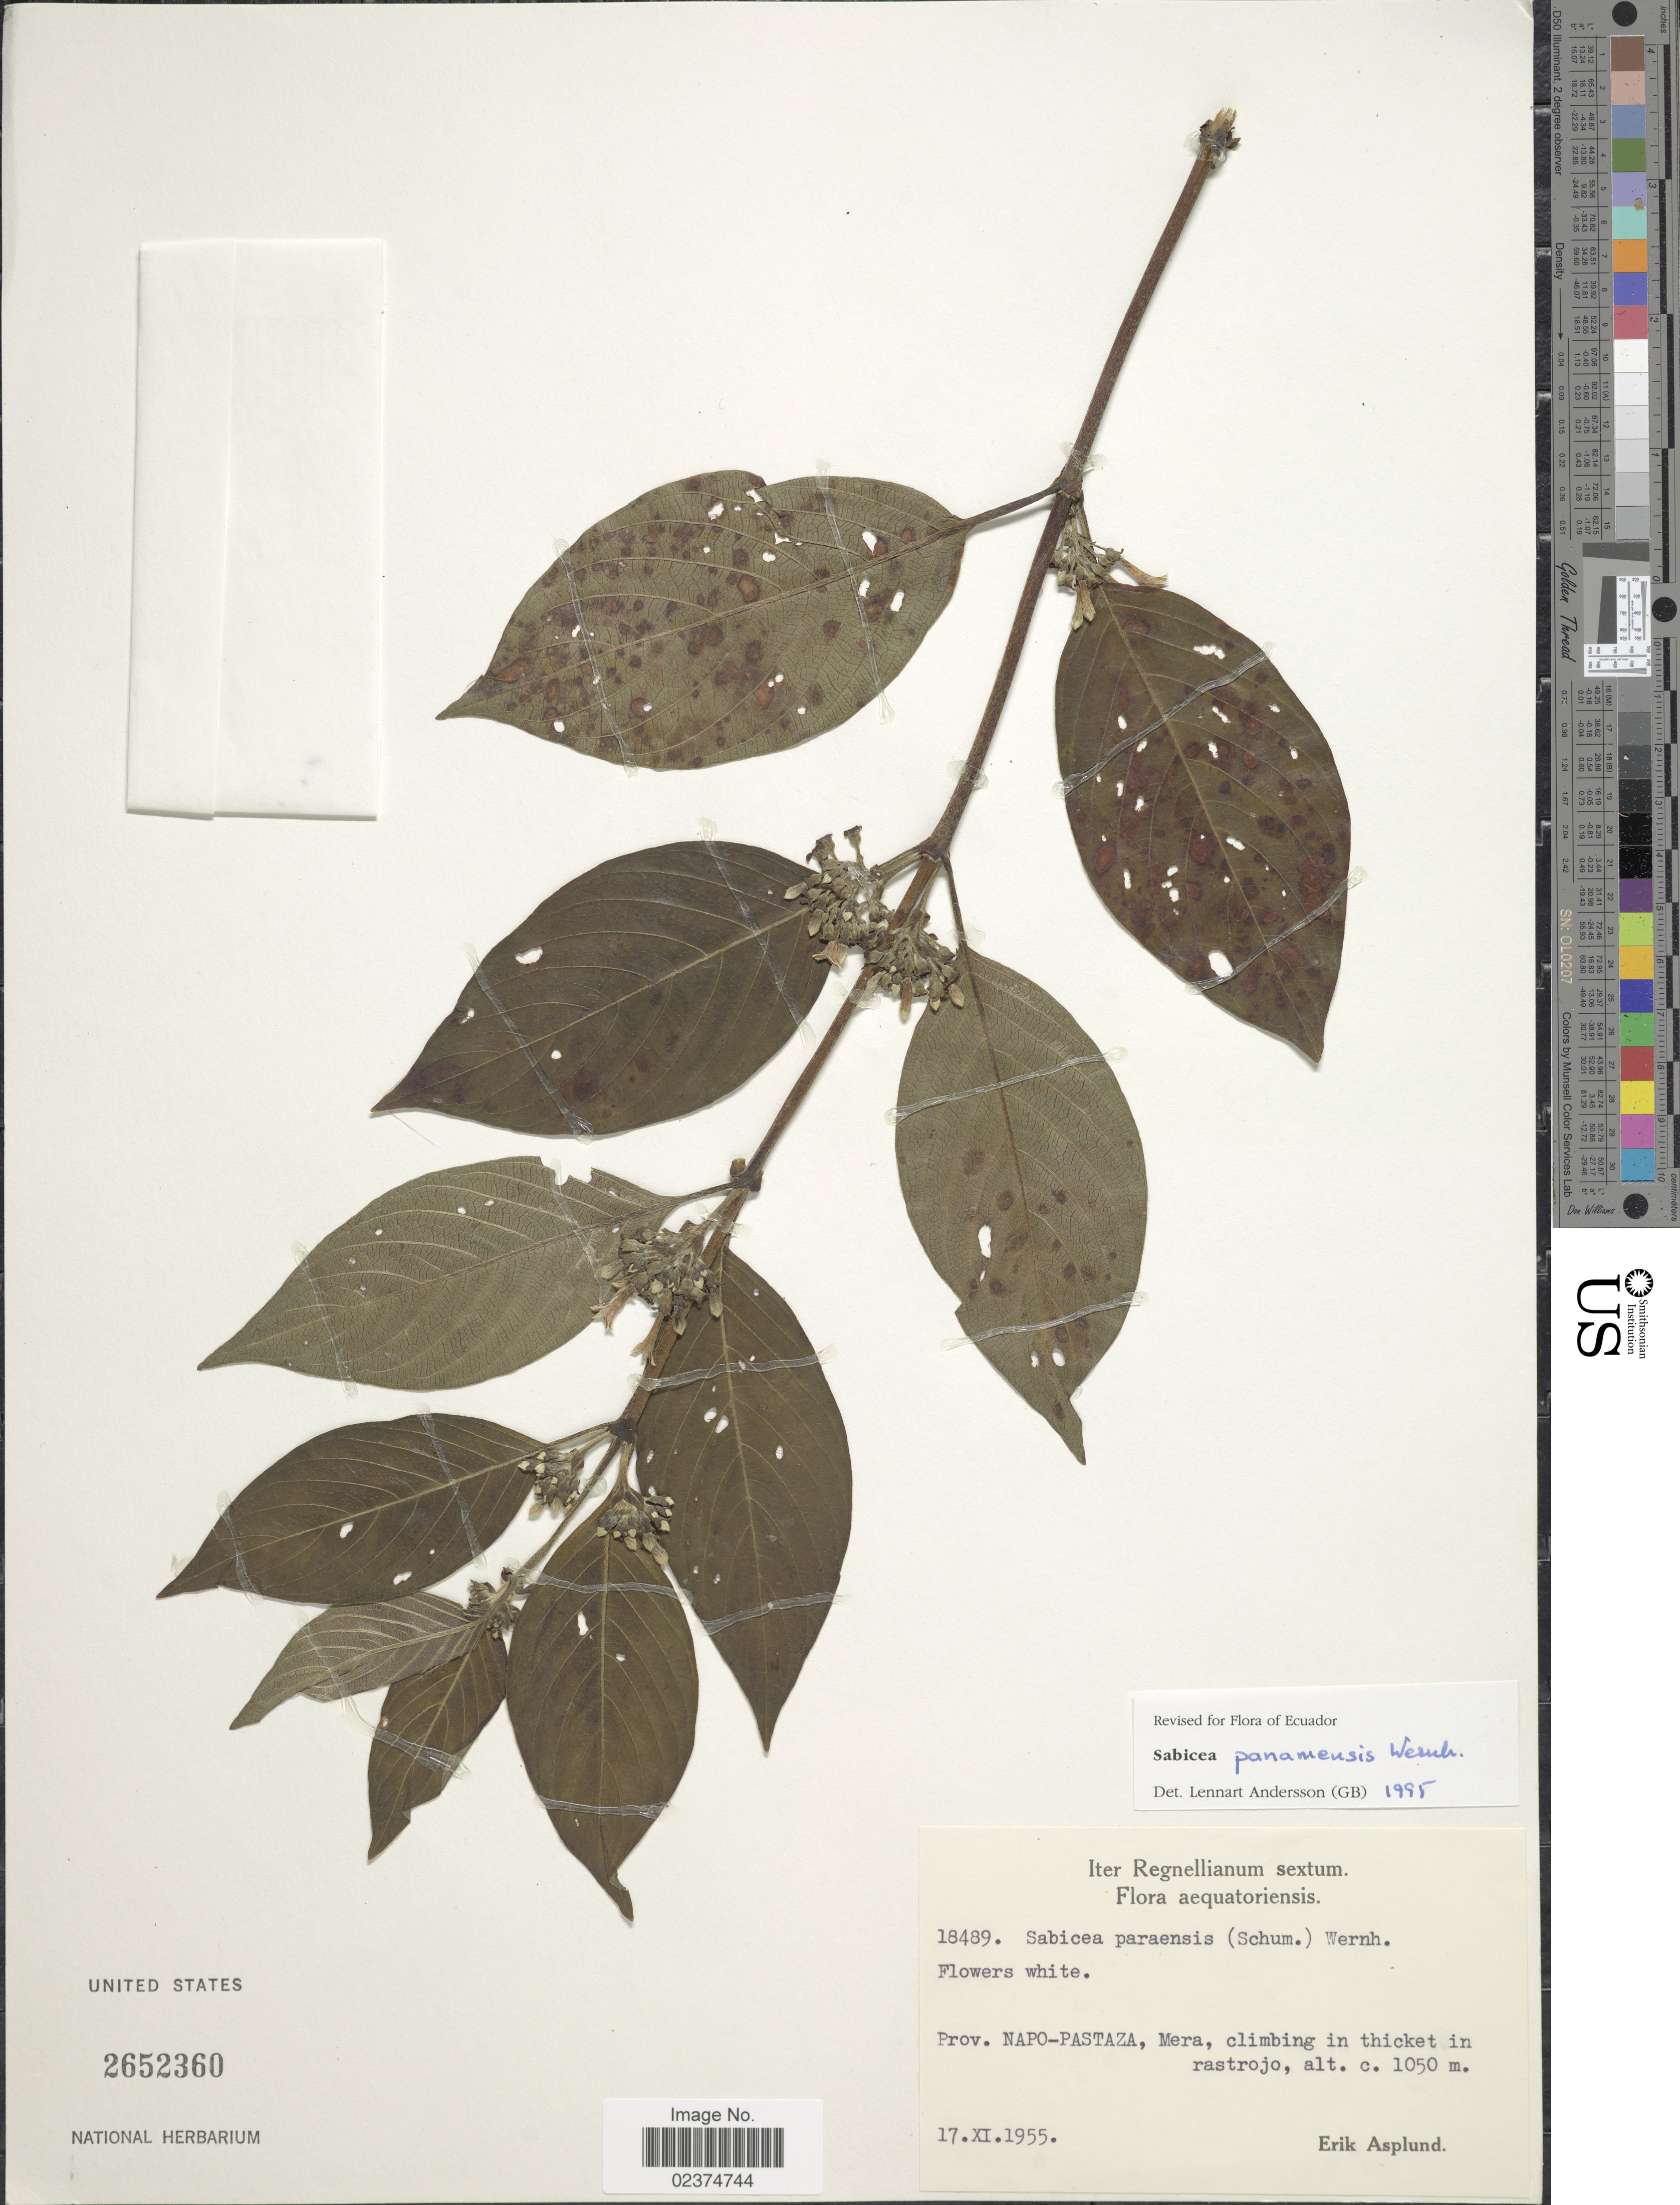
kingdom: Plantae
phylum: Tracheophyta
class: Magnoliopsida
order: Gentianales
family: Rubiaceae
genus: Sabicea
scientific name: Sabicea panamensis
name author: Wernham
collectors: E. Asplund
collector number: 18489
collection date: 1955-11-17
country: Ecuador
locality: Iter Renellianum sextum, aequatoriensis, Napo-Pastaza, Mera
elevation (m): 1050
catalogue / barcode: US 2652360